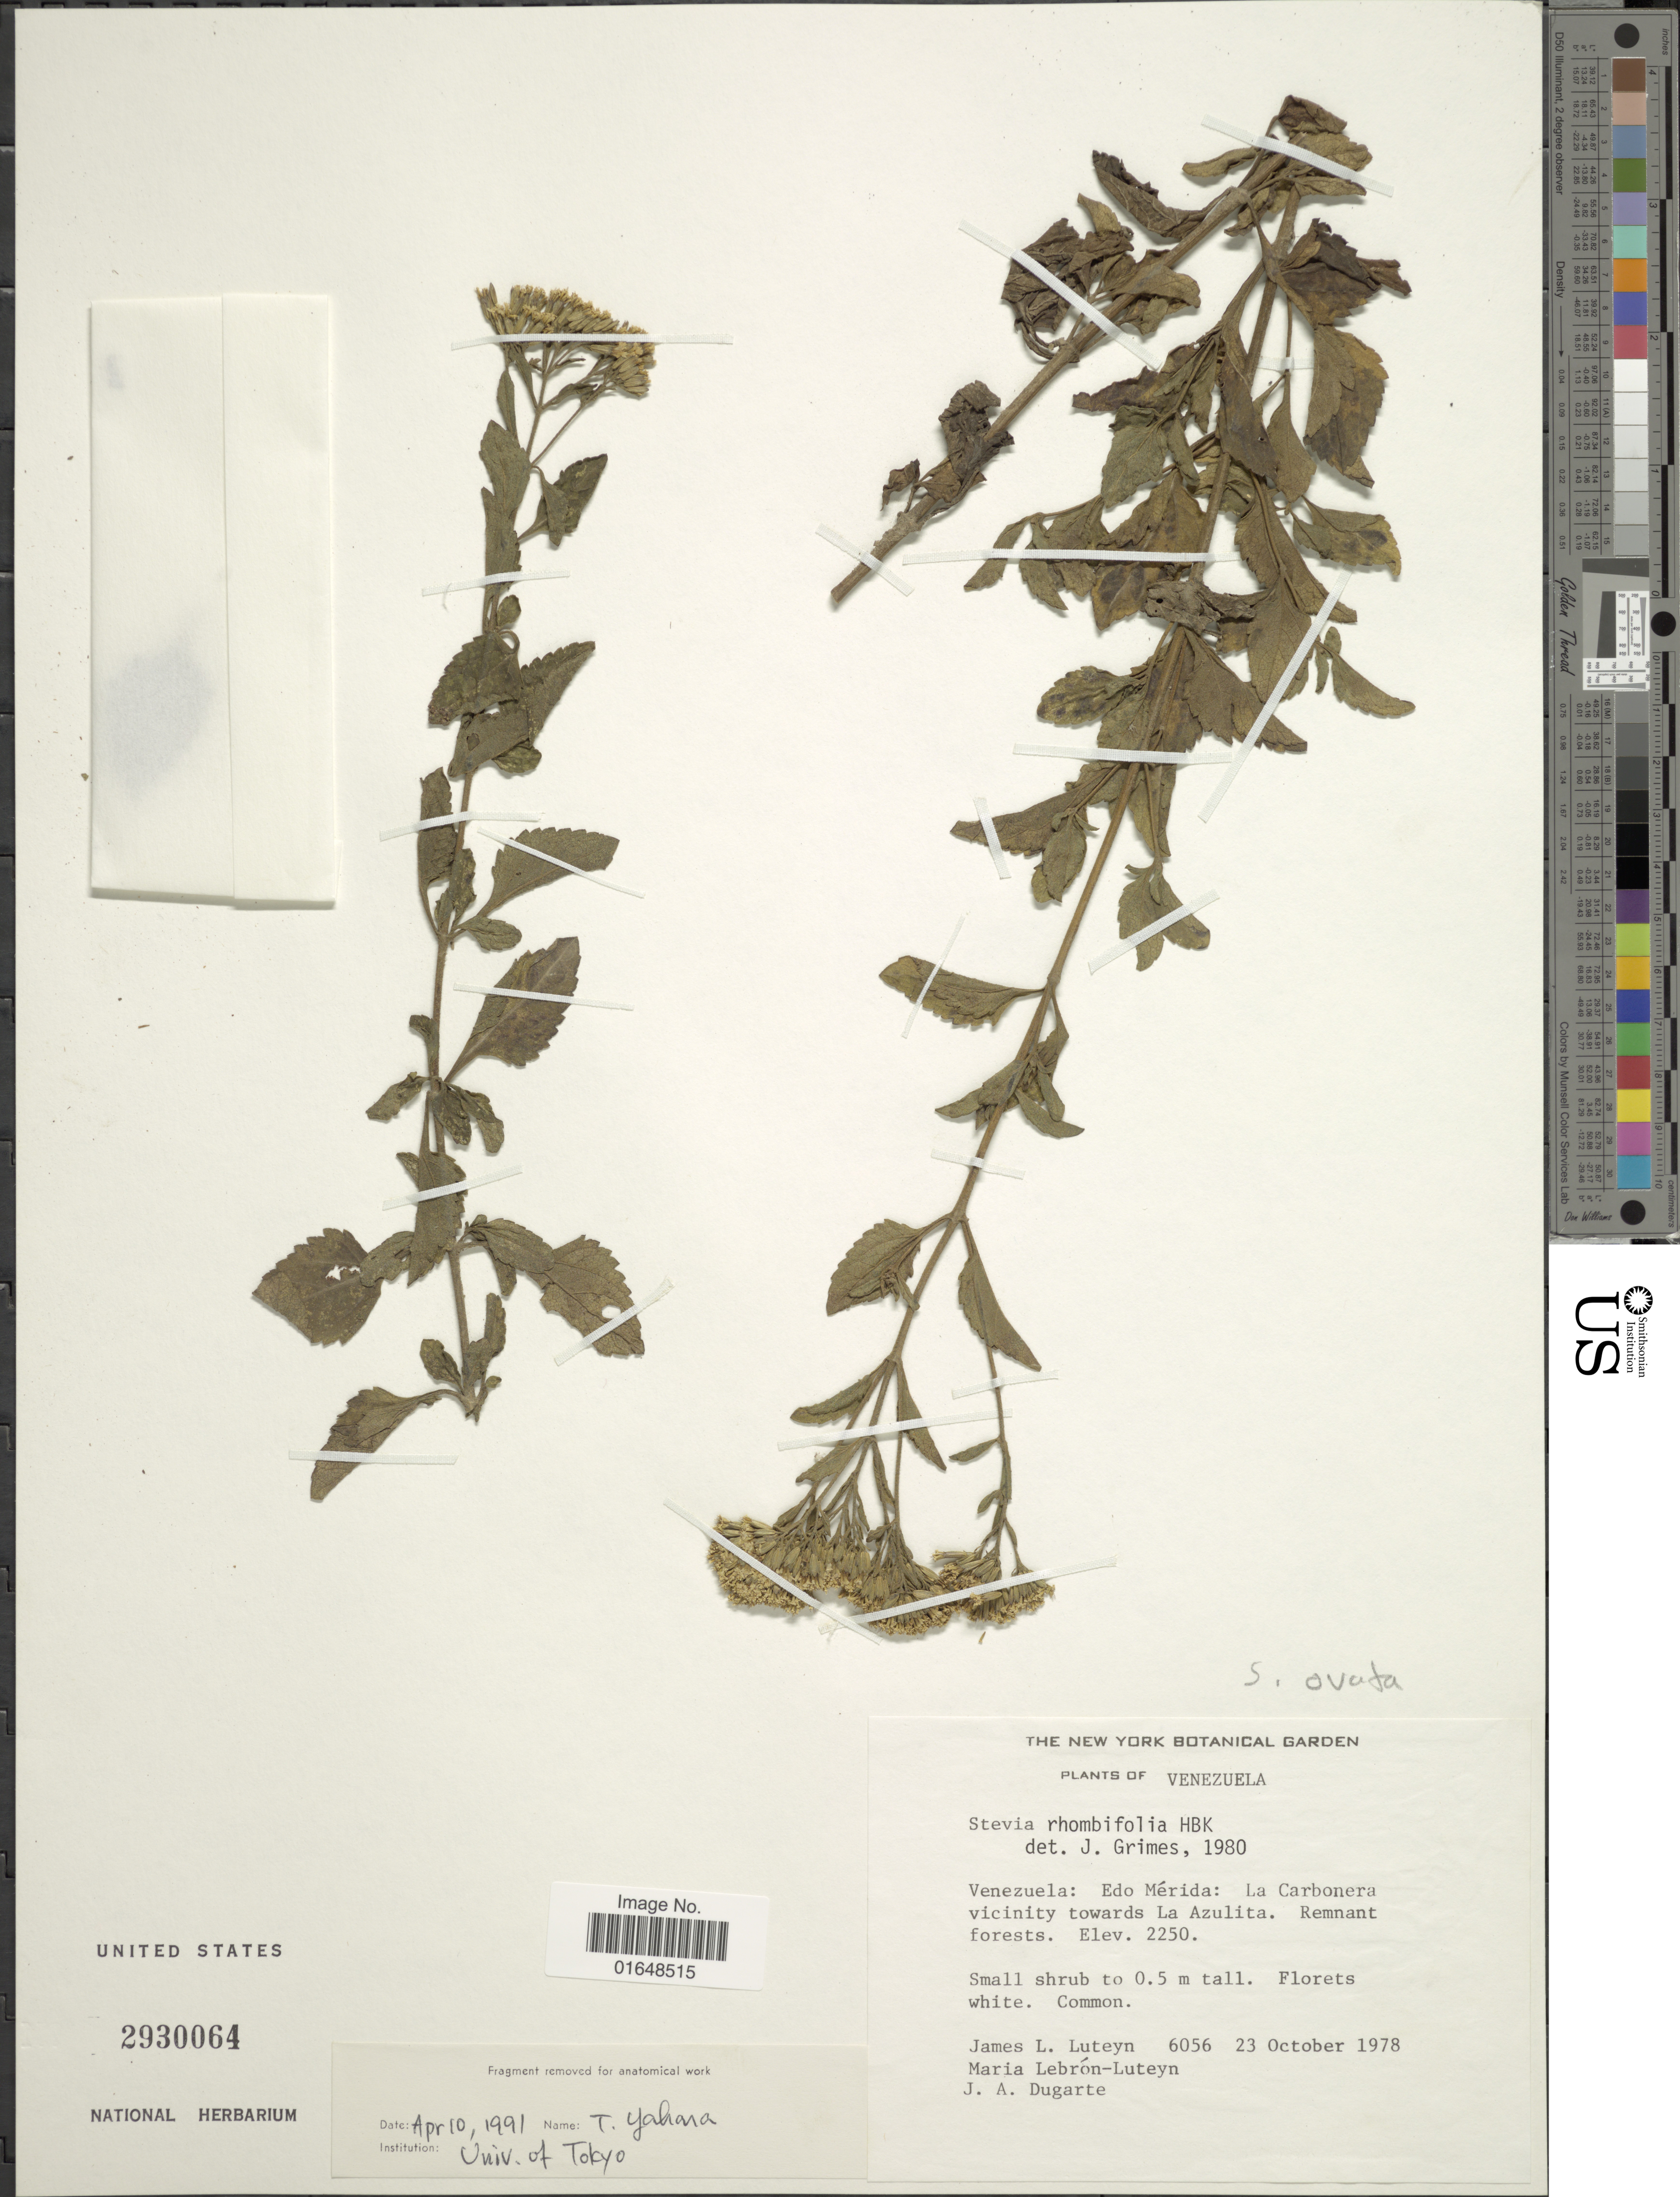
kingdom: Plantae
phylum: Tracheophyta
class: Magnoliopsida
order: Asterales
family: Asteraceae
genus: Stevia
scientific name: Stevia ovata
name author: Willd.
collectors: J. L. Luteyn, M. L. Lebrón-Luteyn & J. Dugarte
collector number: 6056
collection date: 1978-10-23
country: Venezuela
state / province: Mérida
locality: Venezuela: Edo Mérida: La Carbonera vicinity towards La Azulita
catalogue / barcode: US 2930064